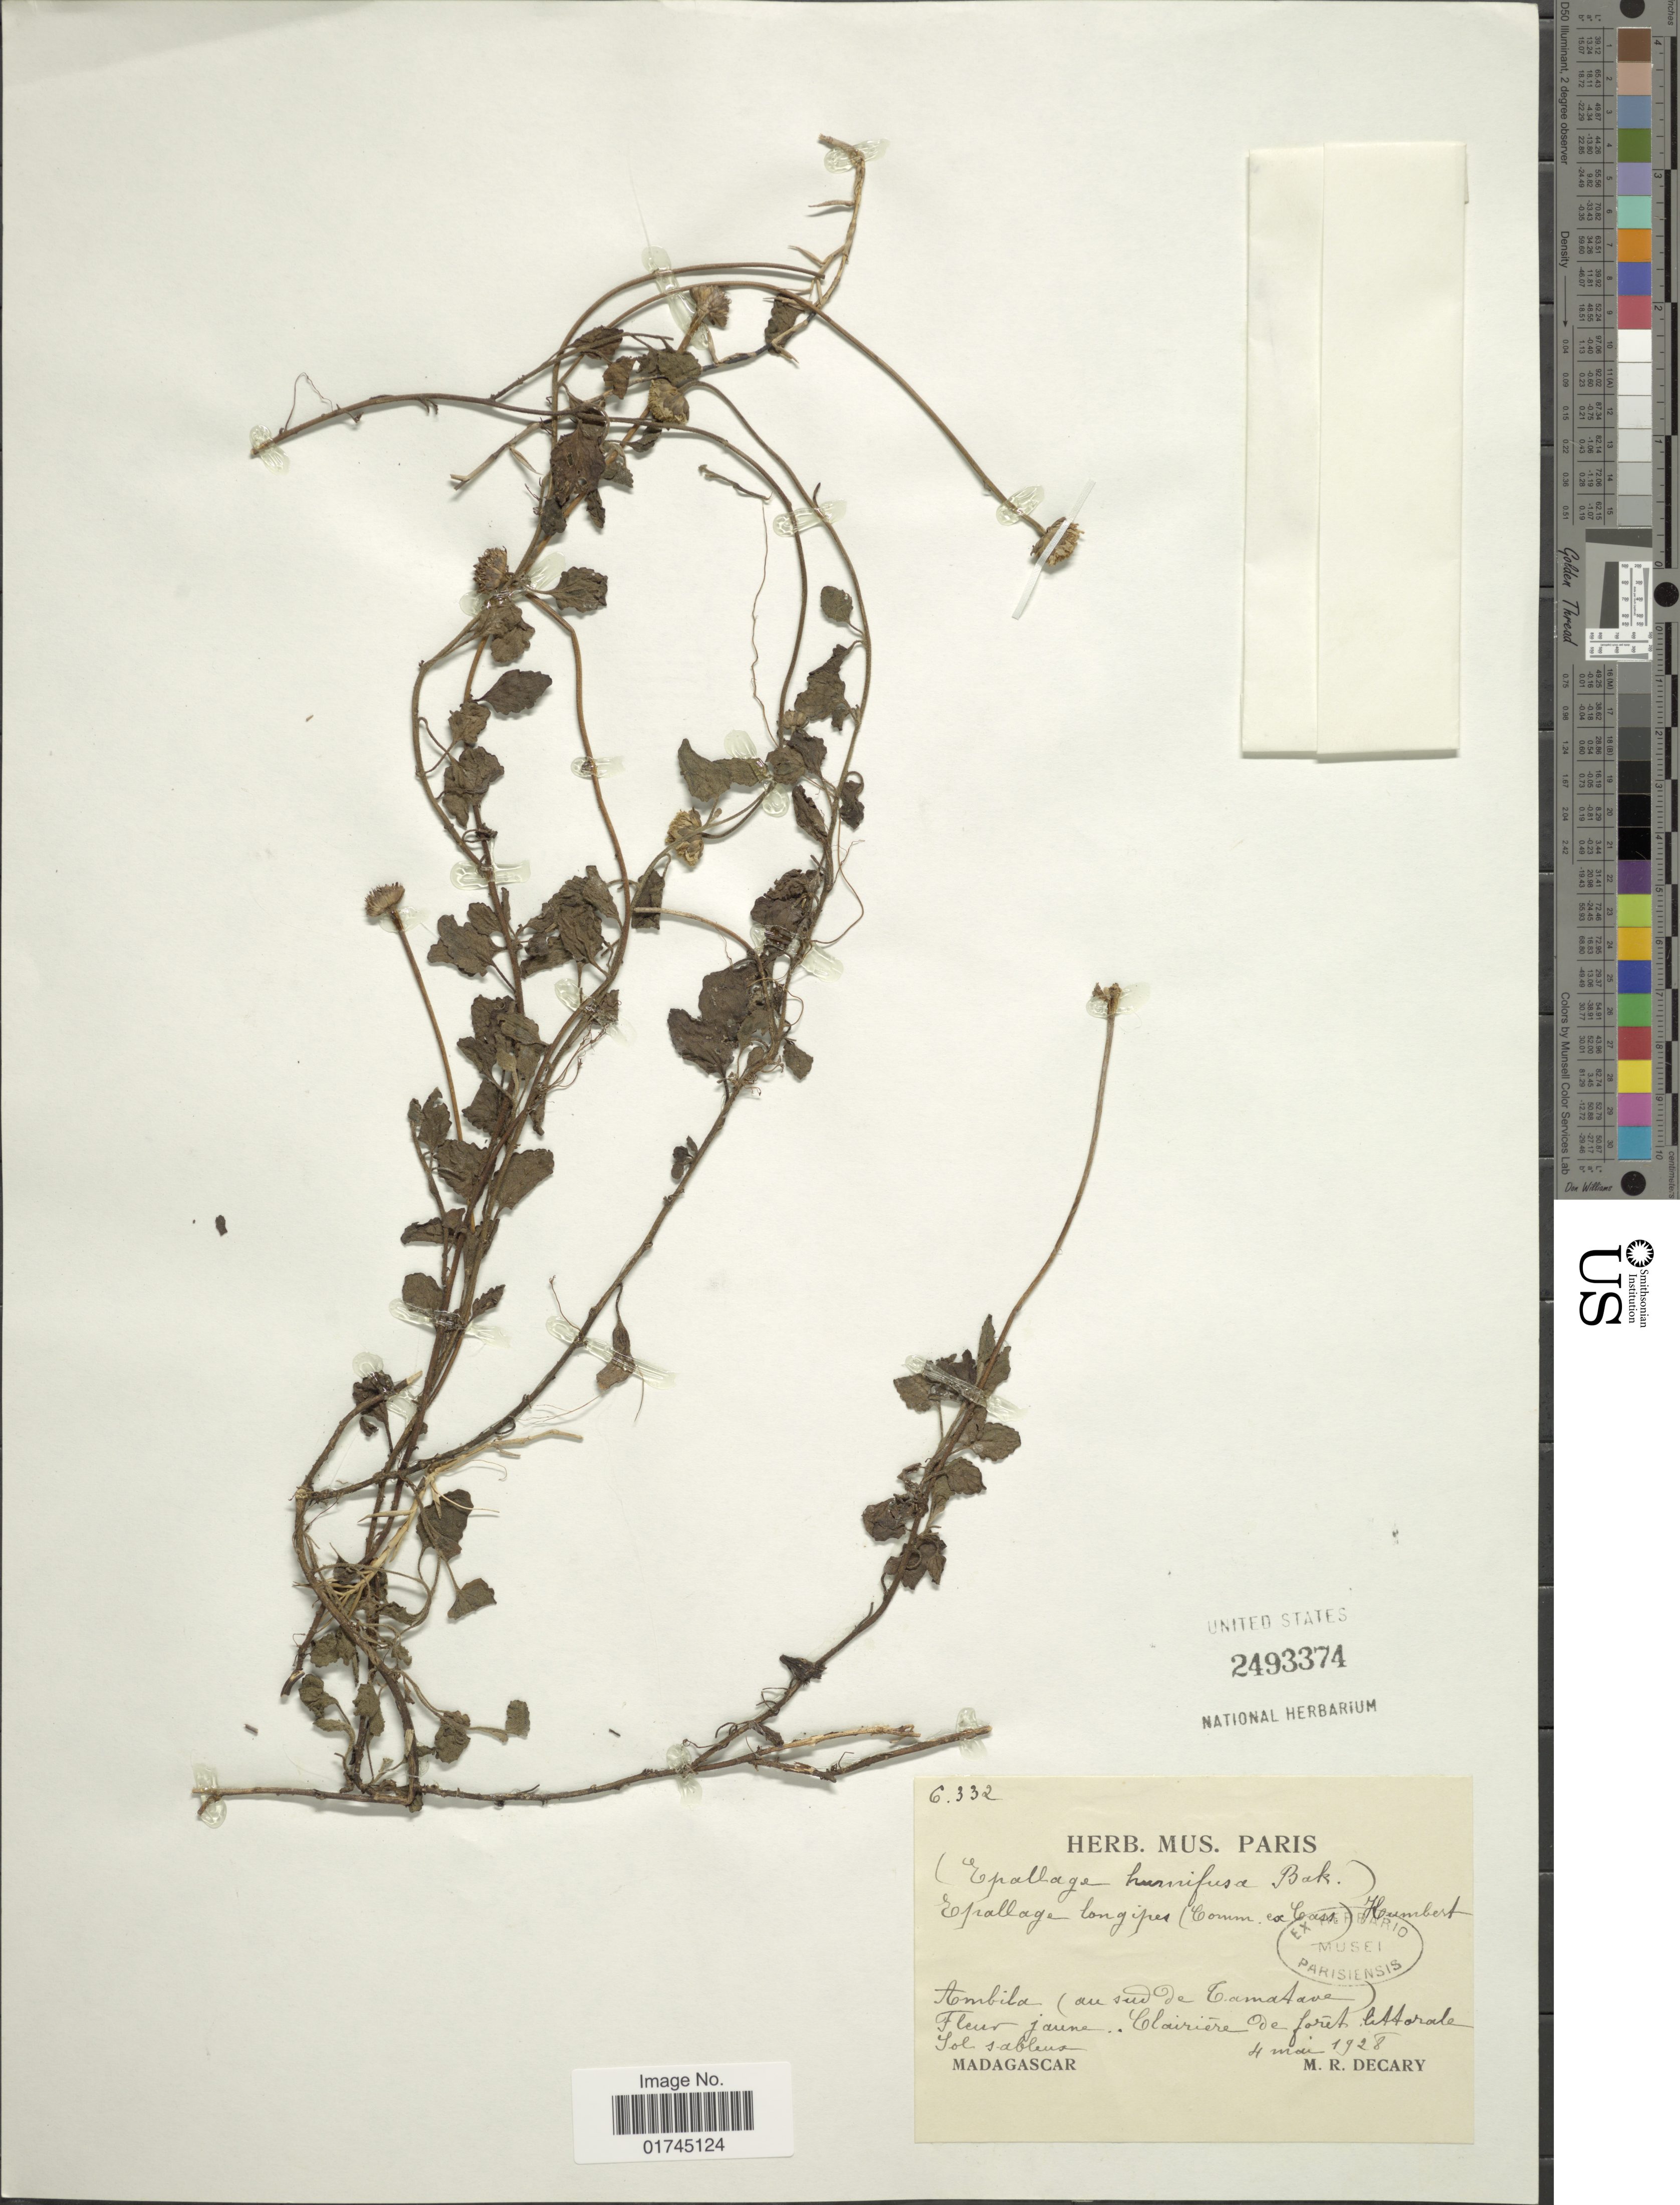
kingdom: Plantae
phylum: Tracheophyta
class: Magnoliopsida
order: Asterales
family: Asteraceae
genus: Anisopappus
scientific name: Anisopappus longipes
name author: (Comm. ex Cass.) Wild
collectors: R. Decary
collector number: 6332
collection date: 1928-05-04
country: Madagascar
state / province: Atsinanana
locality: Ambila (au sud de Tamatave) [Ambila (south of Toamasina)]. Clairiére de forêt littorale, sol sableux [coastal forest clearing, sandy soil].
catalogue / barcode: US 2493374